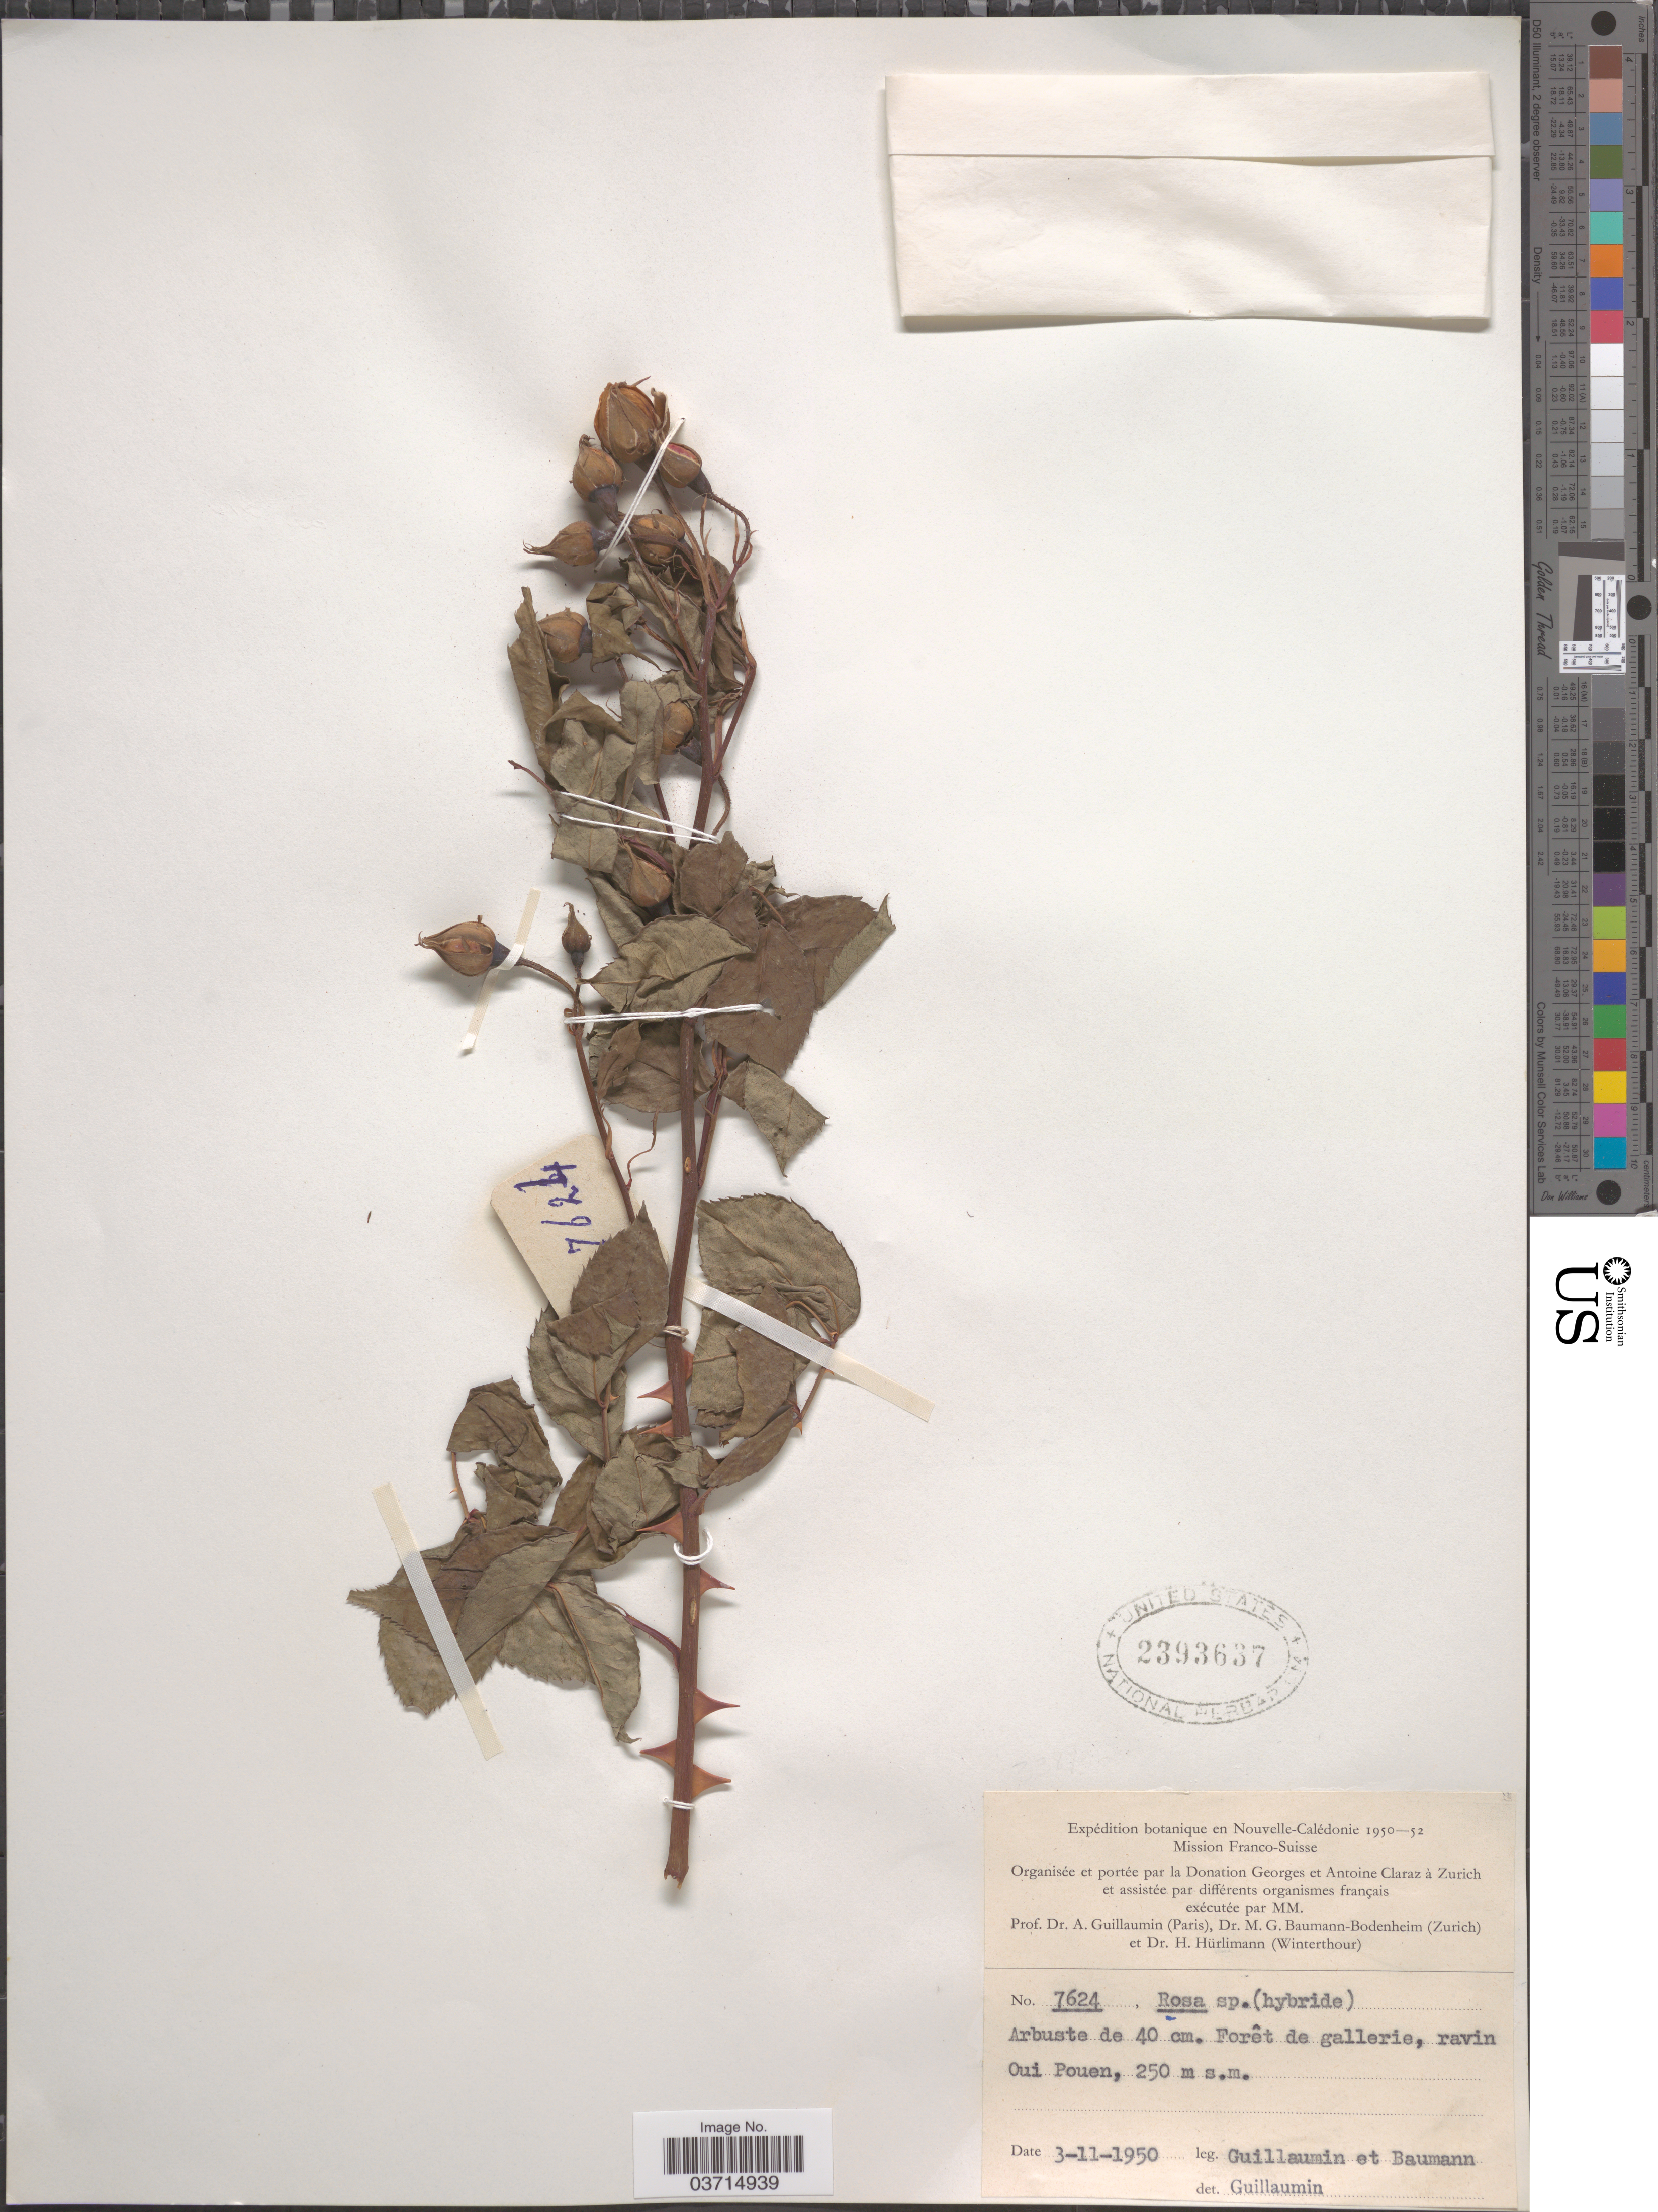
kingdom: Plantae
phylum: Tracheophyta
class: Magnoliopsida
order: Rosales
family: Rosaceae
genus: Rosa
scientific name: Rosa sp.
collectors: A. Guillaumin & M. G. Baumann-Bodenheim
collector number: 7624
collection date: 1950-11-03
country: New Caledonia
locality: Forêt de gallerie, ravin Oui Pouen.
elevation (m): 250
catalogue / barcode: US 2393637